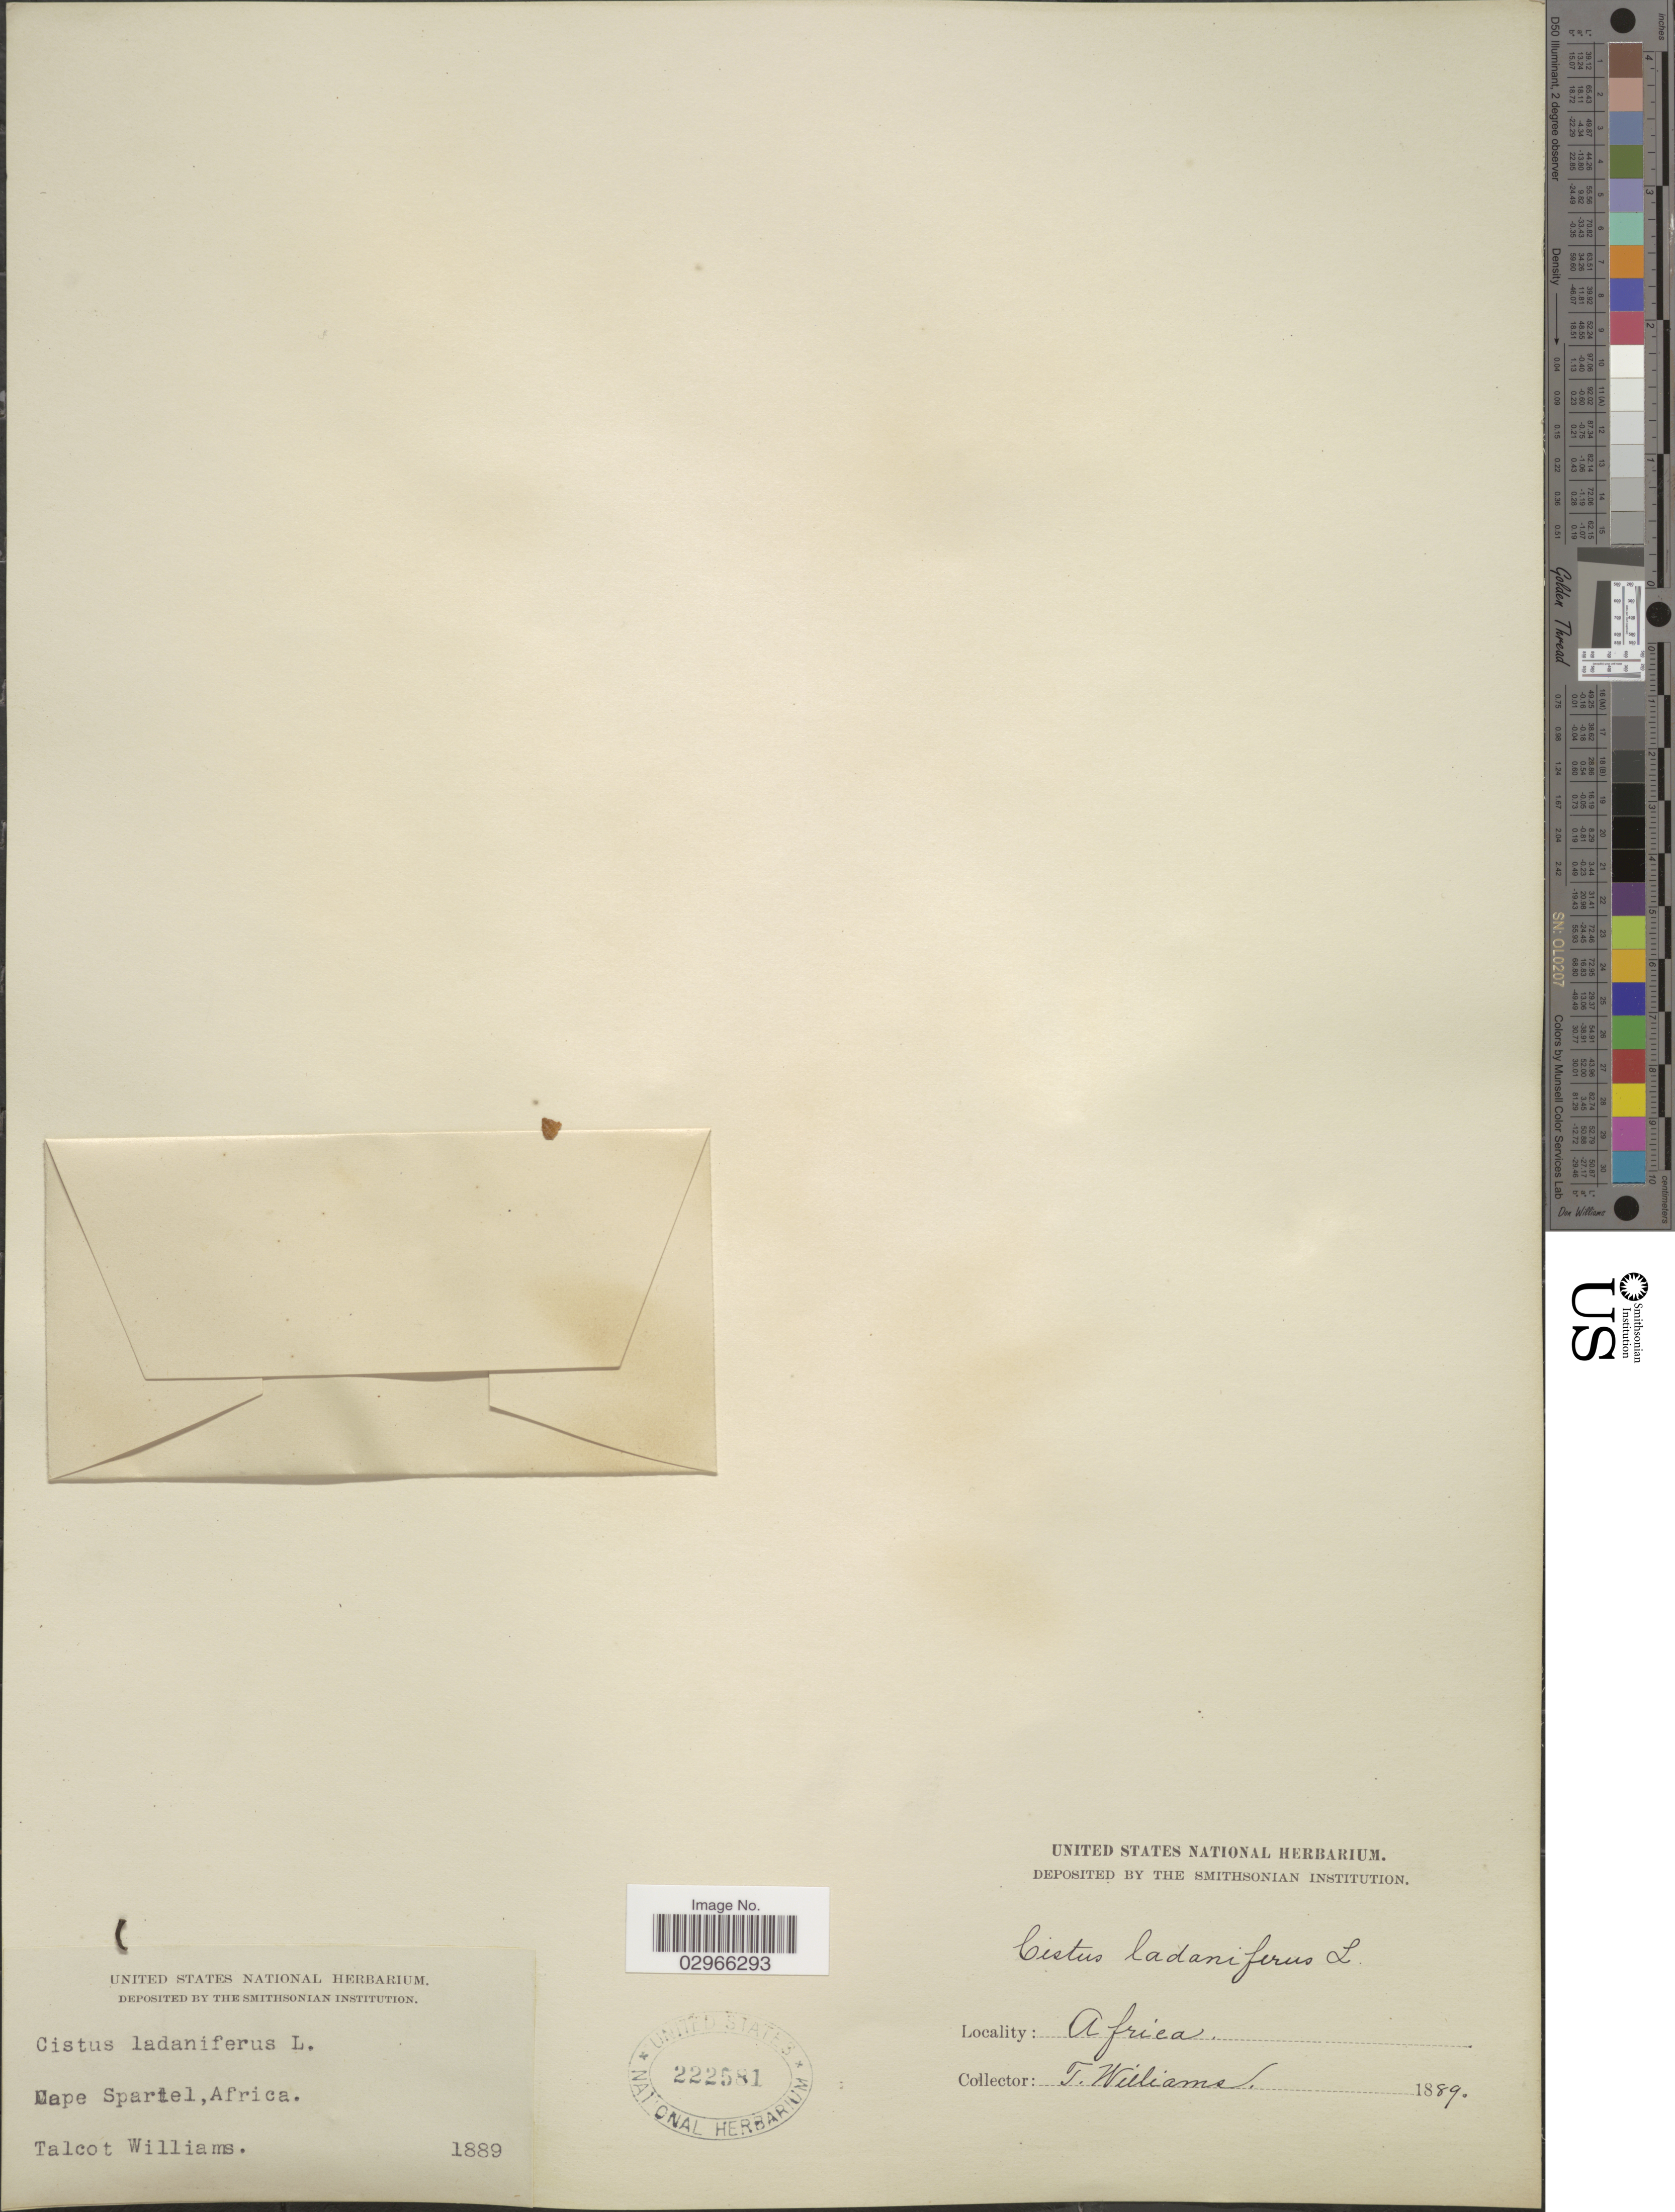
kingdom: Plantae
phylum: Tracheophyta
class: Magnoliopsida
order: Malvales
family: Cistaceae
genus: Cistus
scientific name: Cistus ladanifer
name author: L.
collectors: T. Williams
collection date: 1889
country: Morocco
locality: Cape Spartel.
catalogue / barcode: US 222581